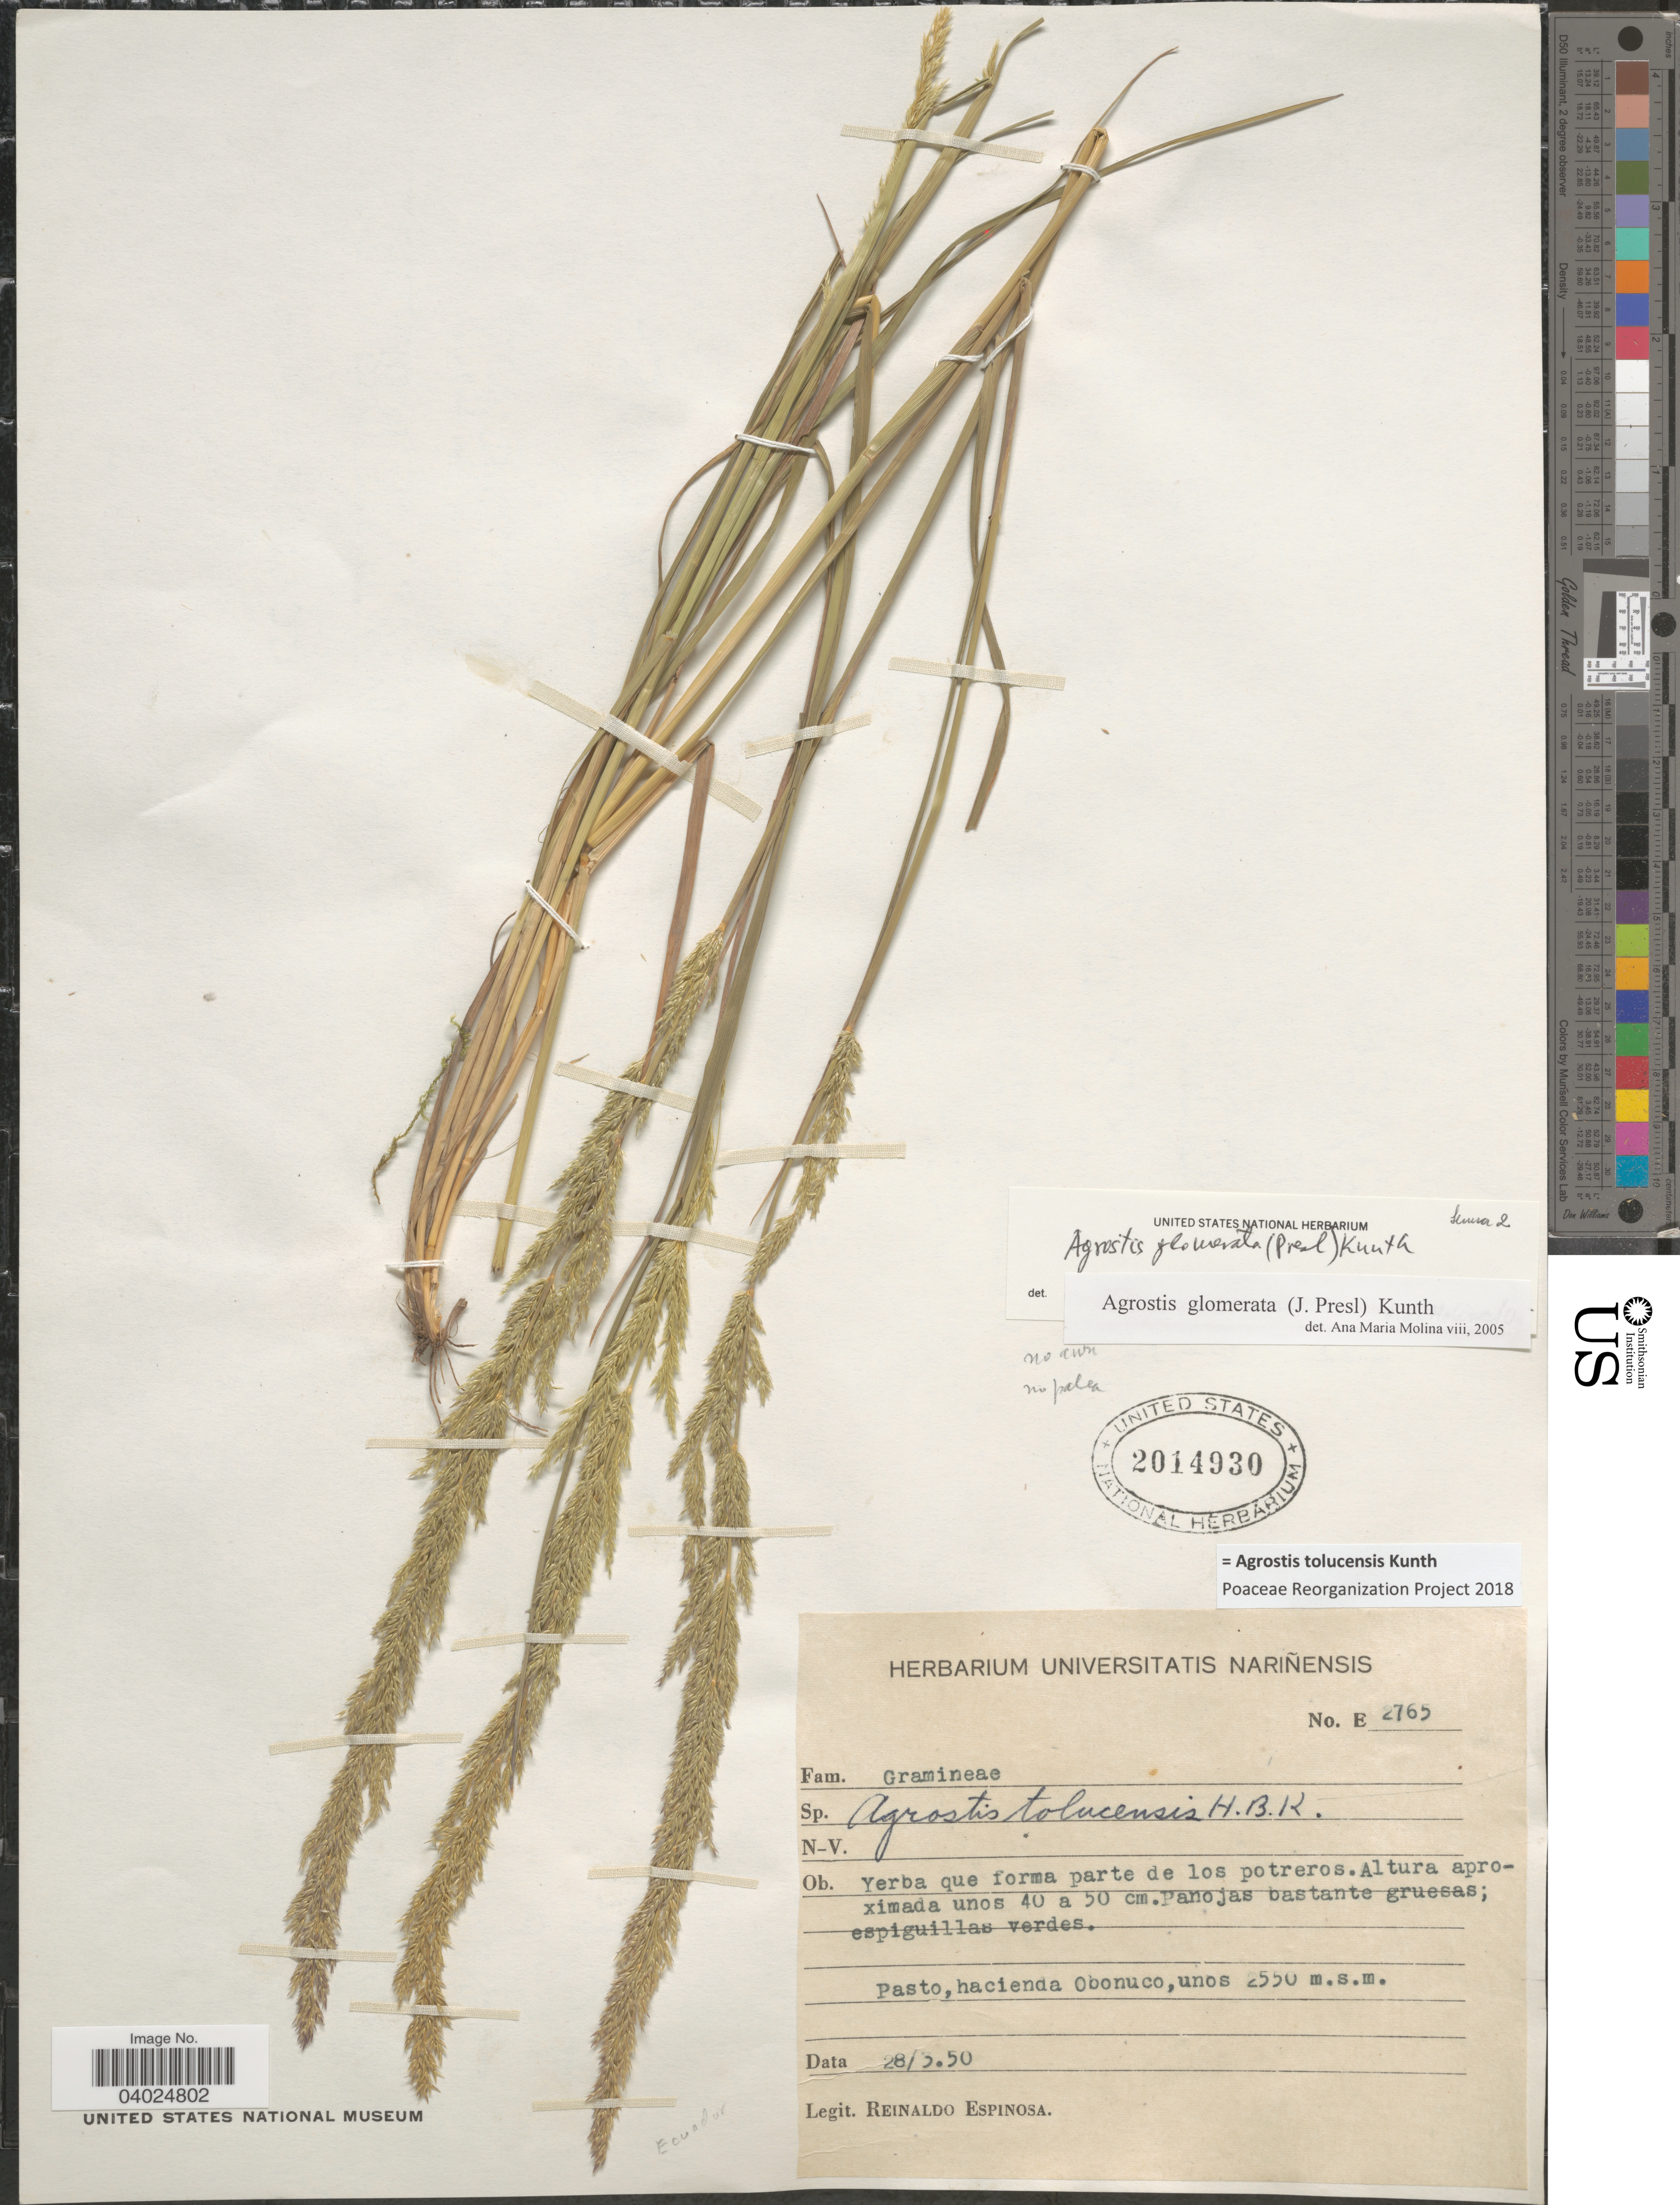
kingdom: Plantae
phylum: Tracheophyta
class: Liliopsida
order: Poales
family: Poaceae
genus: Agrostis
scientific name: Agrostis tolucensis Kunth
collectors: R. Espinosa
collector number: E2765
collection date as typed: Transcribed d/m/y: 28/3/50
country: Colombia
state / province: Nariño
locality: Pasto, hacienda Obonuco.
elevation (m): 2550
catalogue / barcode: US 2014930